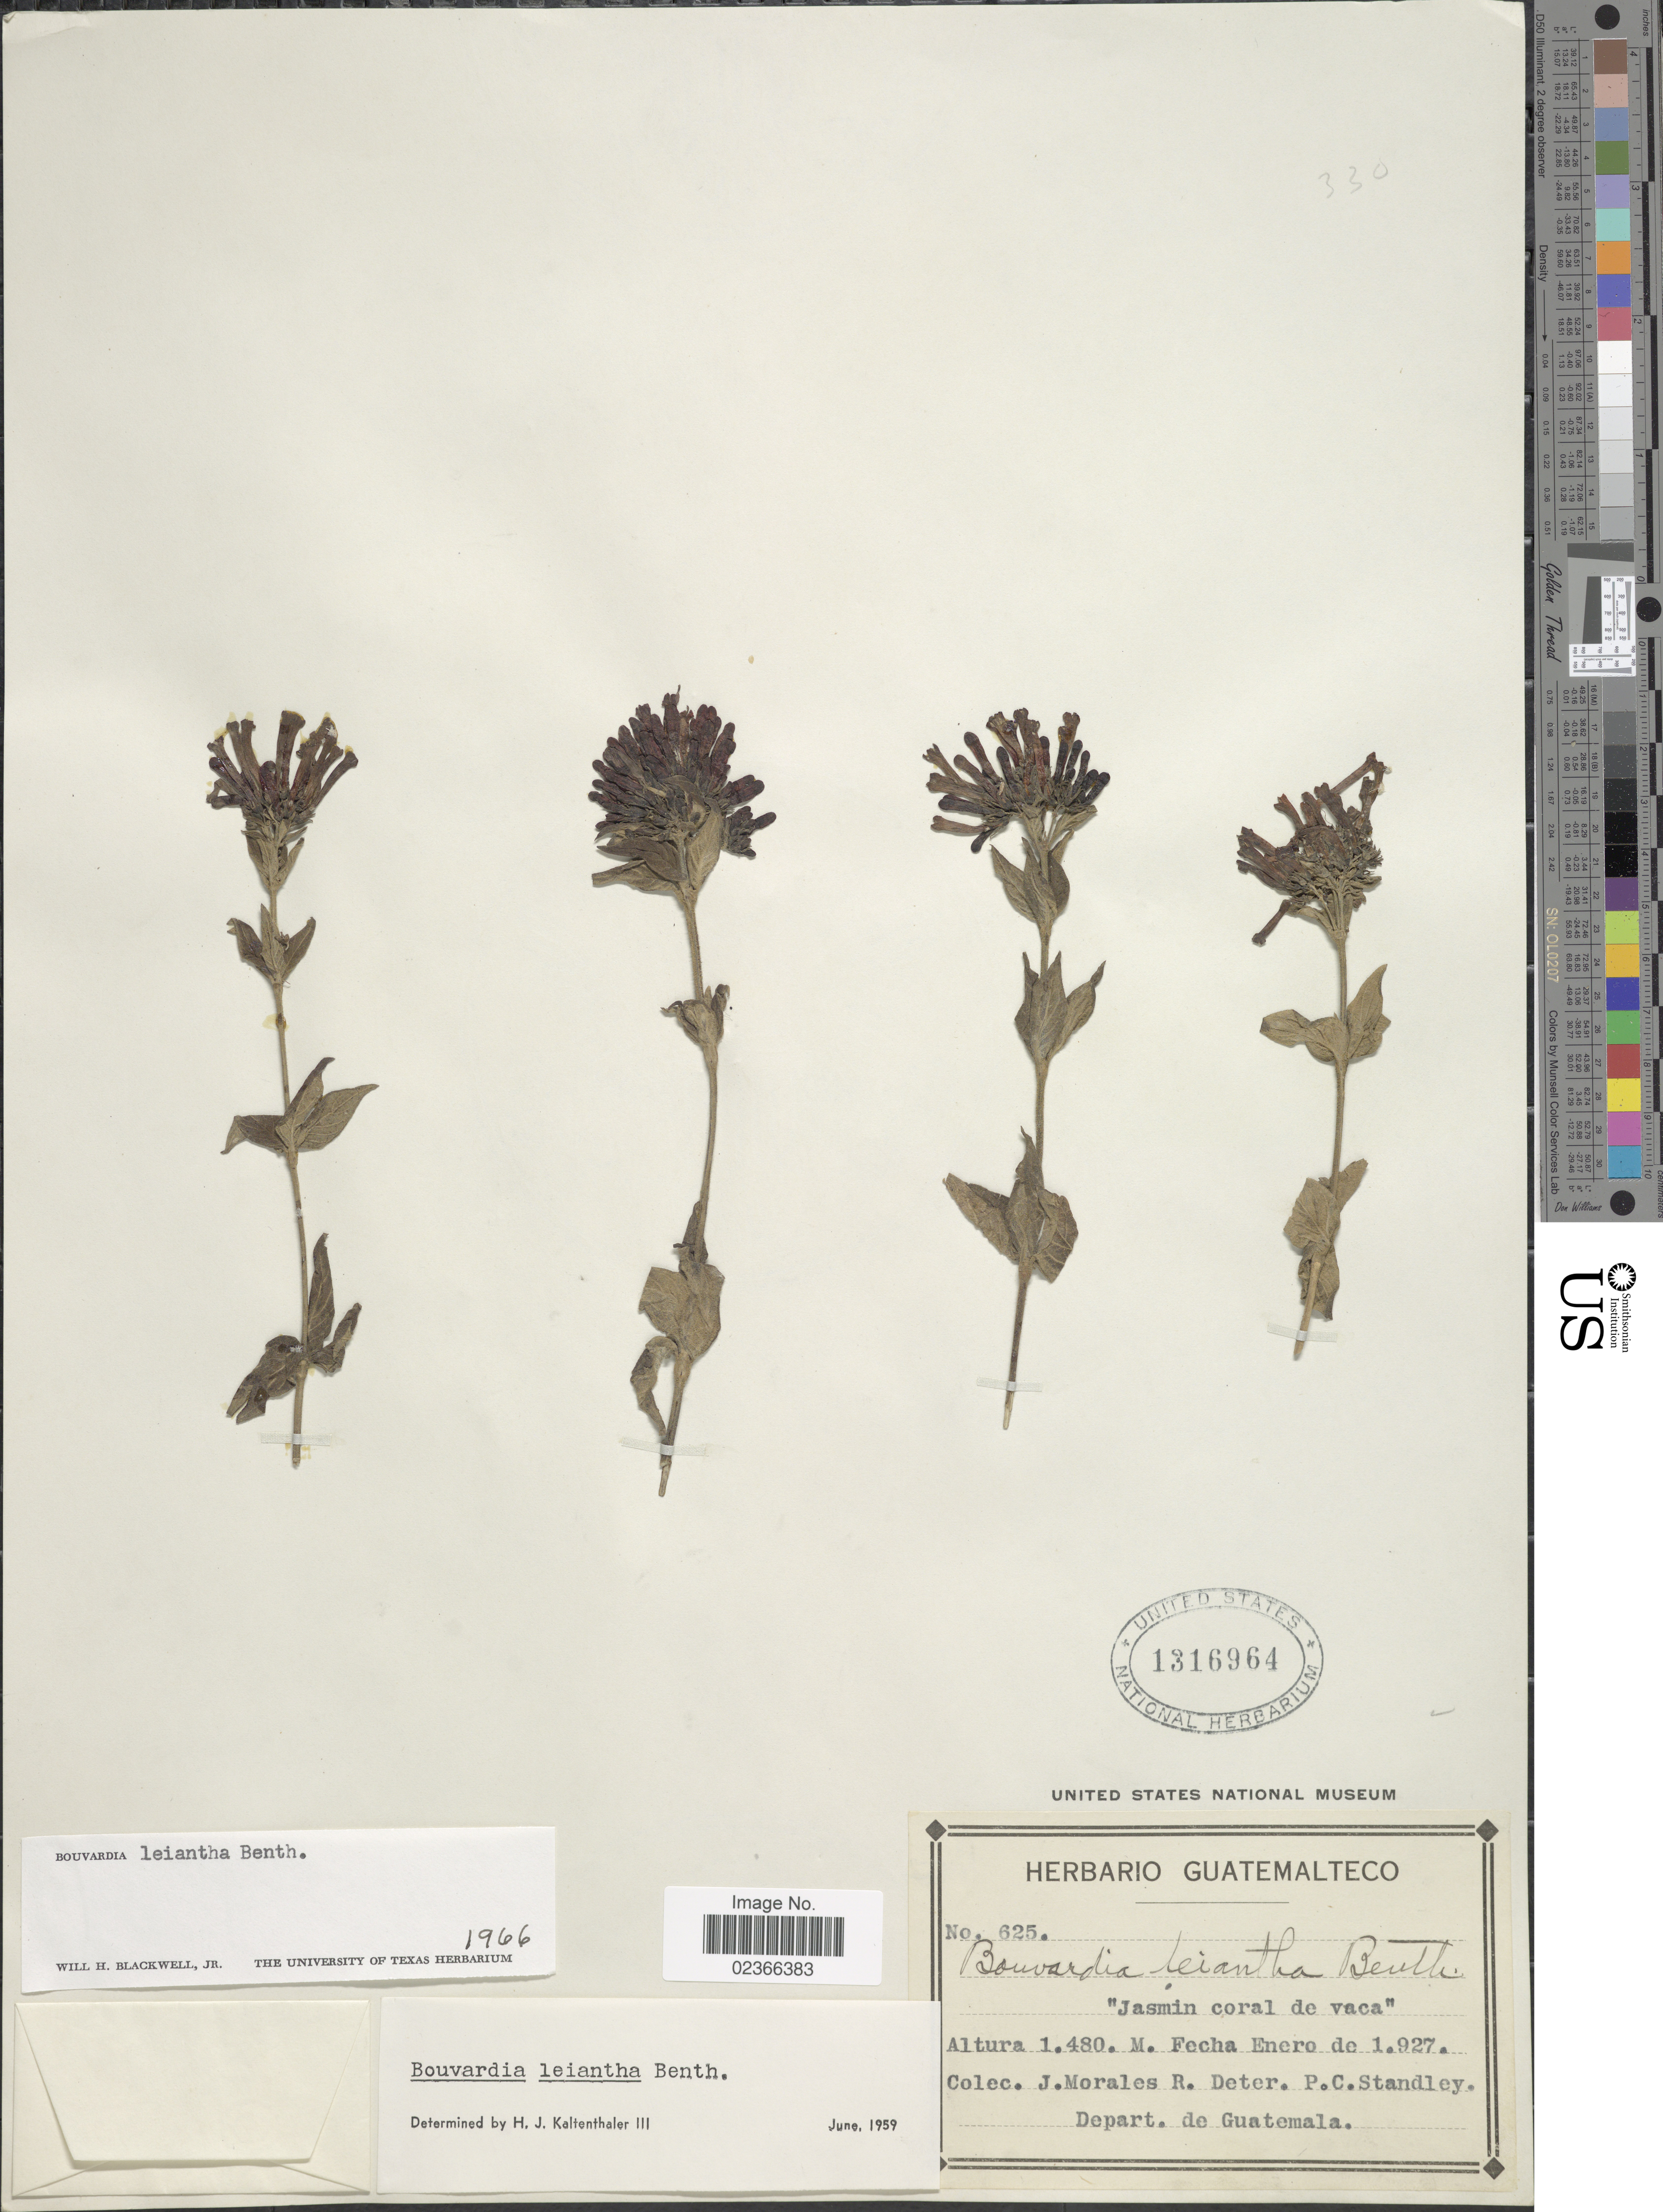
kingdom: Plantae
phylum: Tracheophyta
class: Magnoliopsida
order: Gentianales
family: Rubiaceae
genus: Bouvardia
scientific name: Bouvardia leiantha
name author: Benth.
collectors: J. Morales R., R. Deter & P. C. Standley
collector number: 625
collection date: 1927-01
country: Guatemala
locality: Depart. De Guatemala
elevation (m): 1480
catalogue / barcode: US 1316964